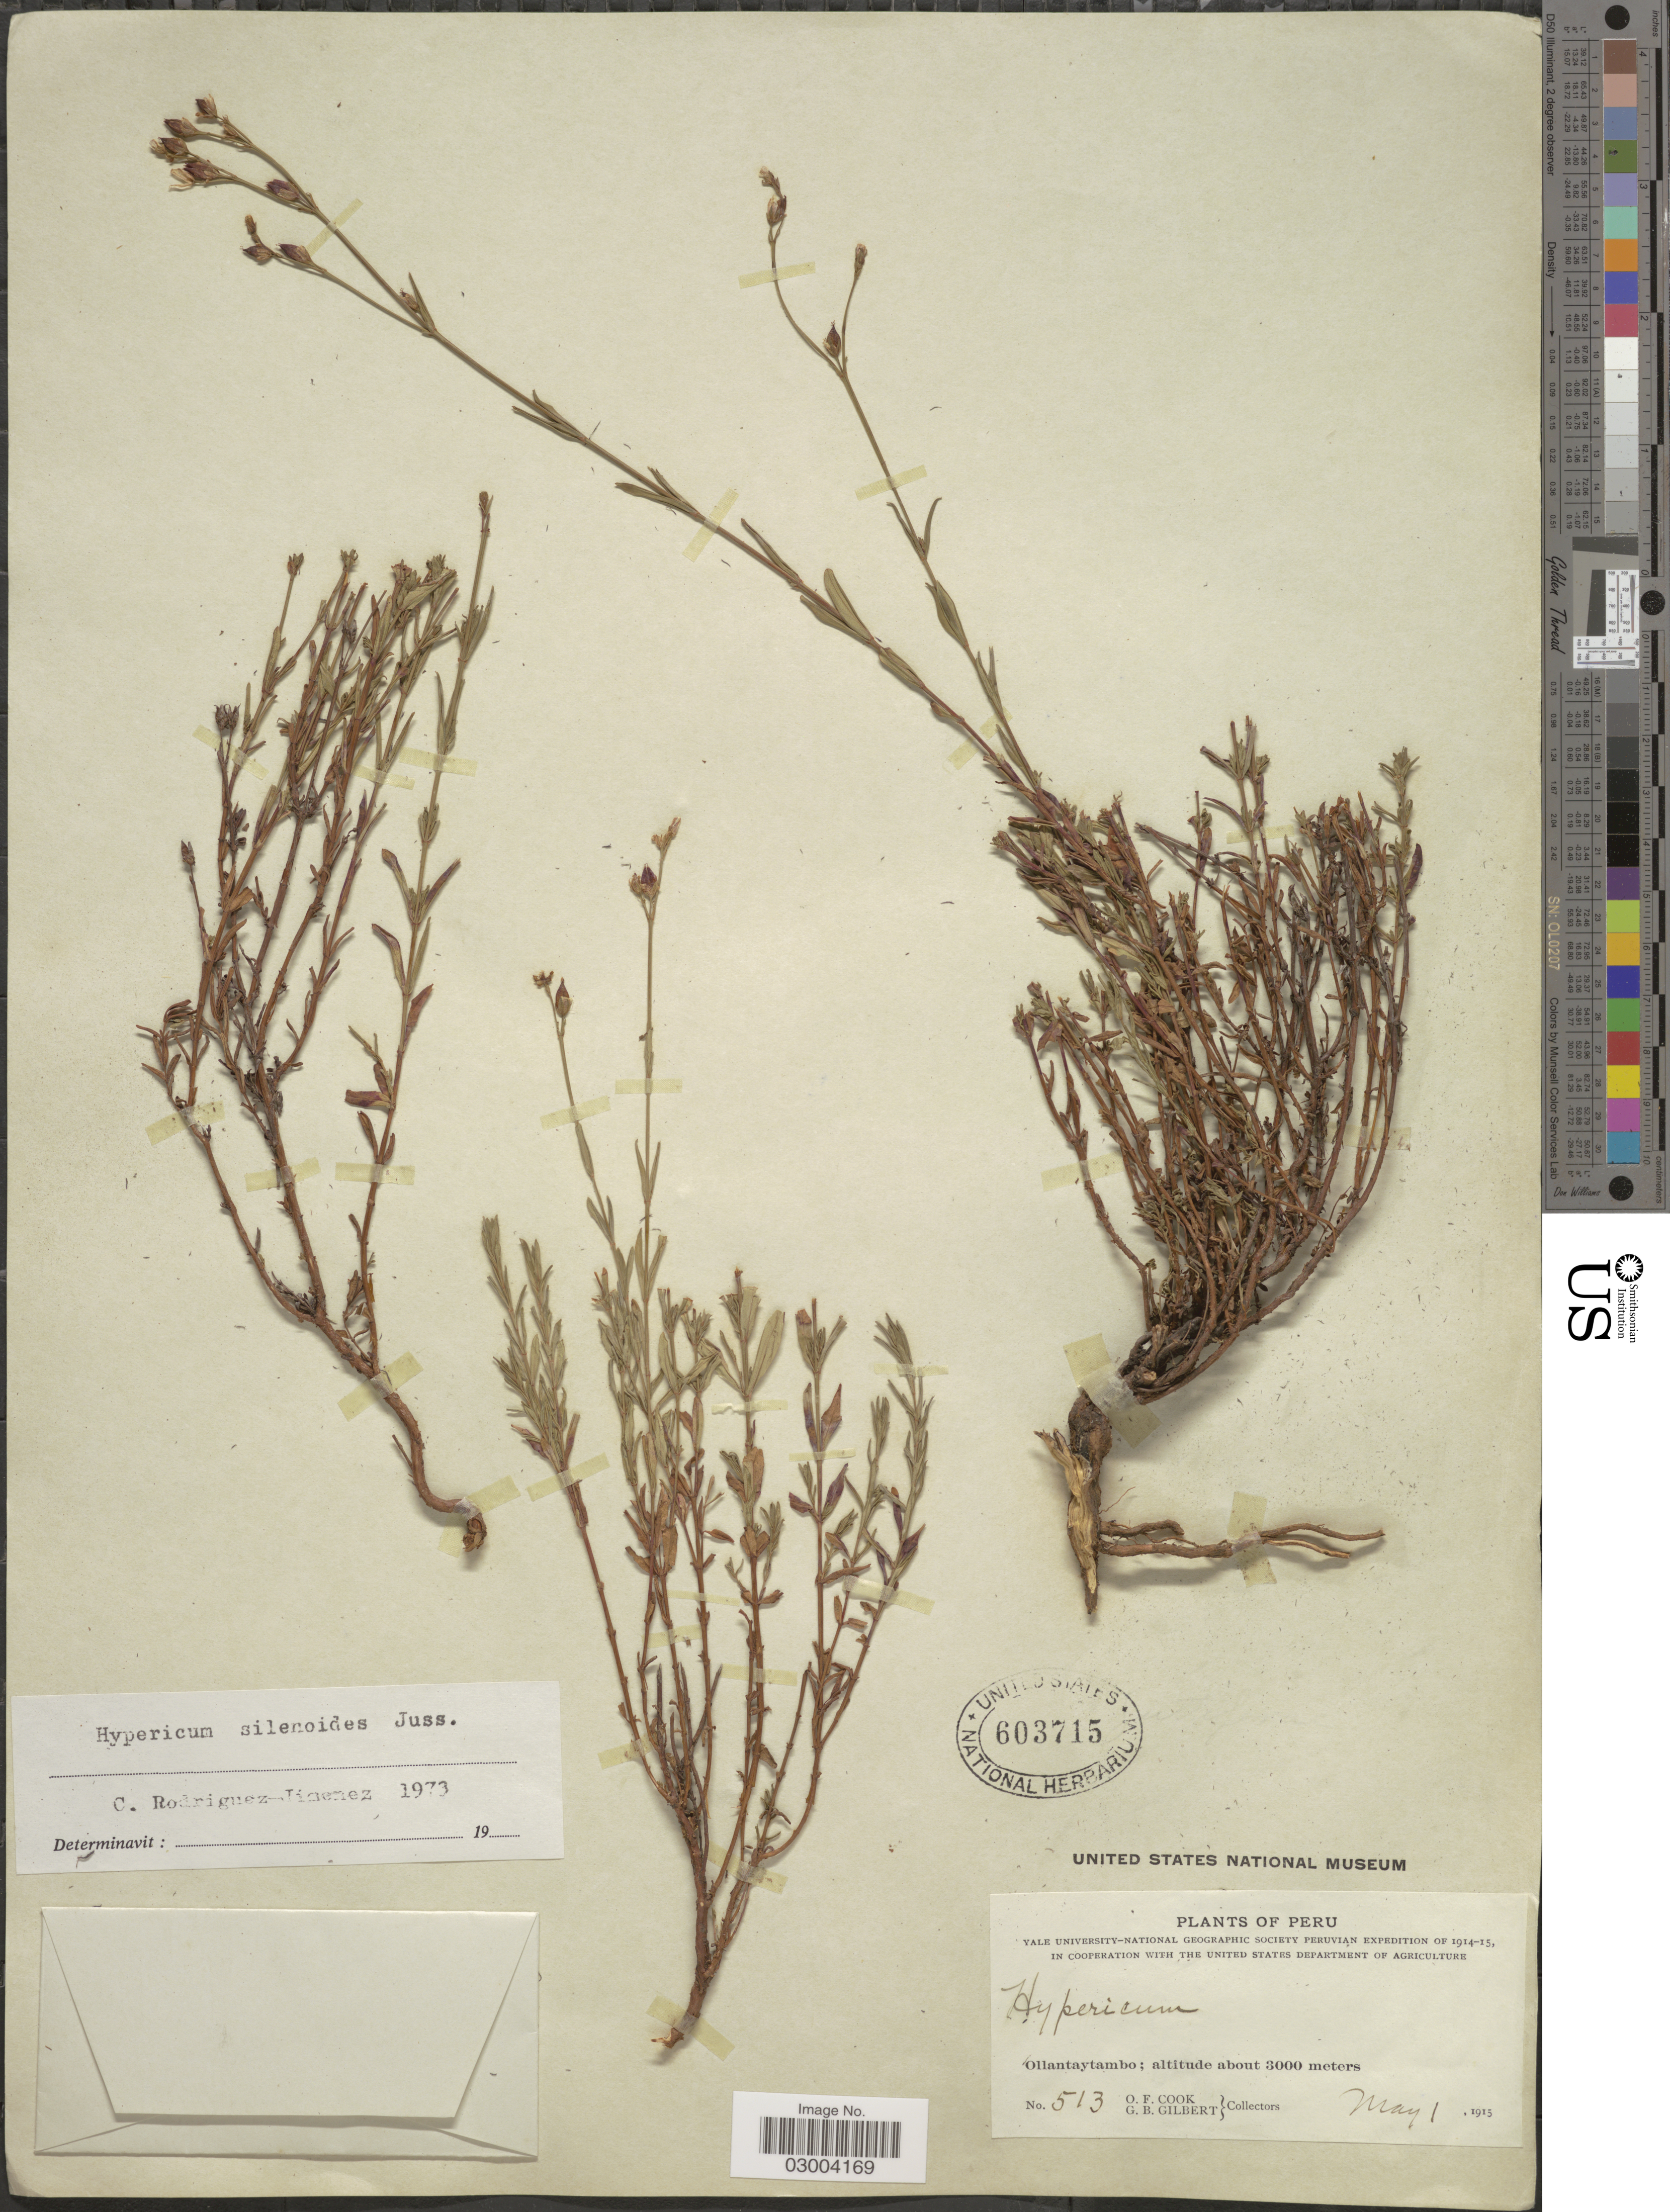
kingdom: Plantae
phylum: Tracheophyta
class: Magnoliopsida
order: Malpighiales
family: Hypericaceae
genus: Hypericum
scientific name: Hypericum silenoides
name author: Juss.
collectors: O. F. Cook & G. B. Gilbert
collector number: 513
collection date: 1915-05-01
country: Peru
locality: Ollantaytambo.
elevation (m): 3000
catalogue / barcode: US 603715